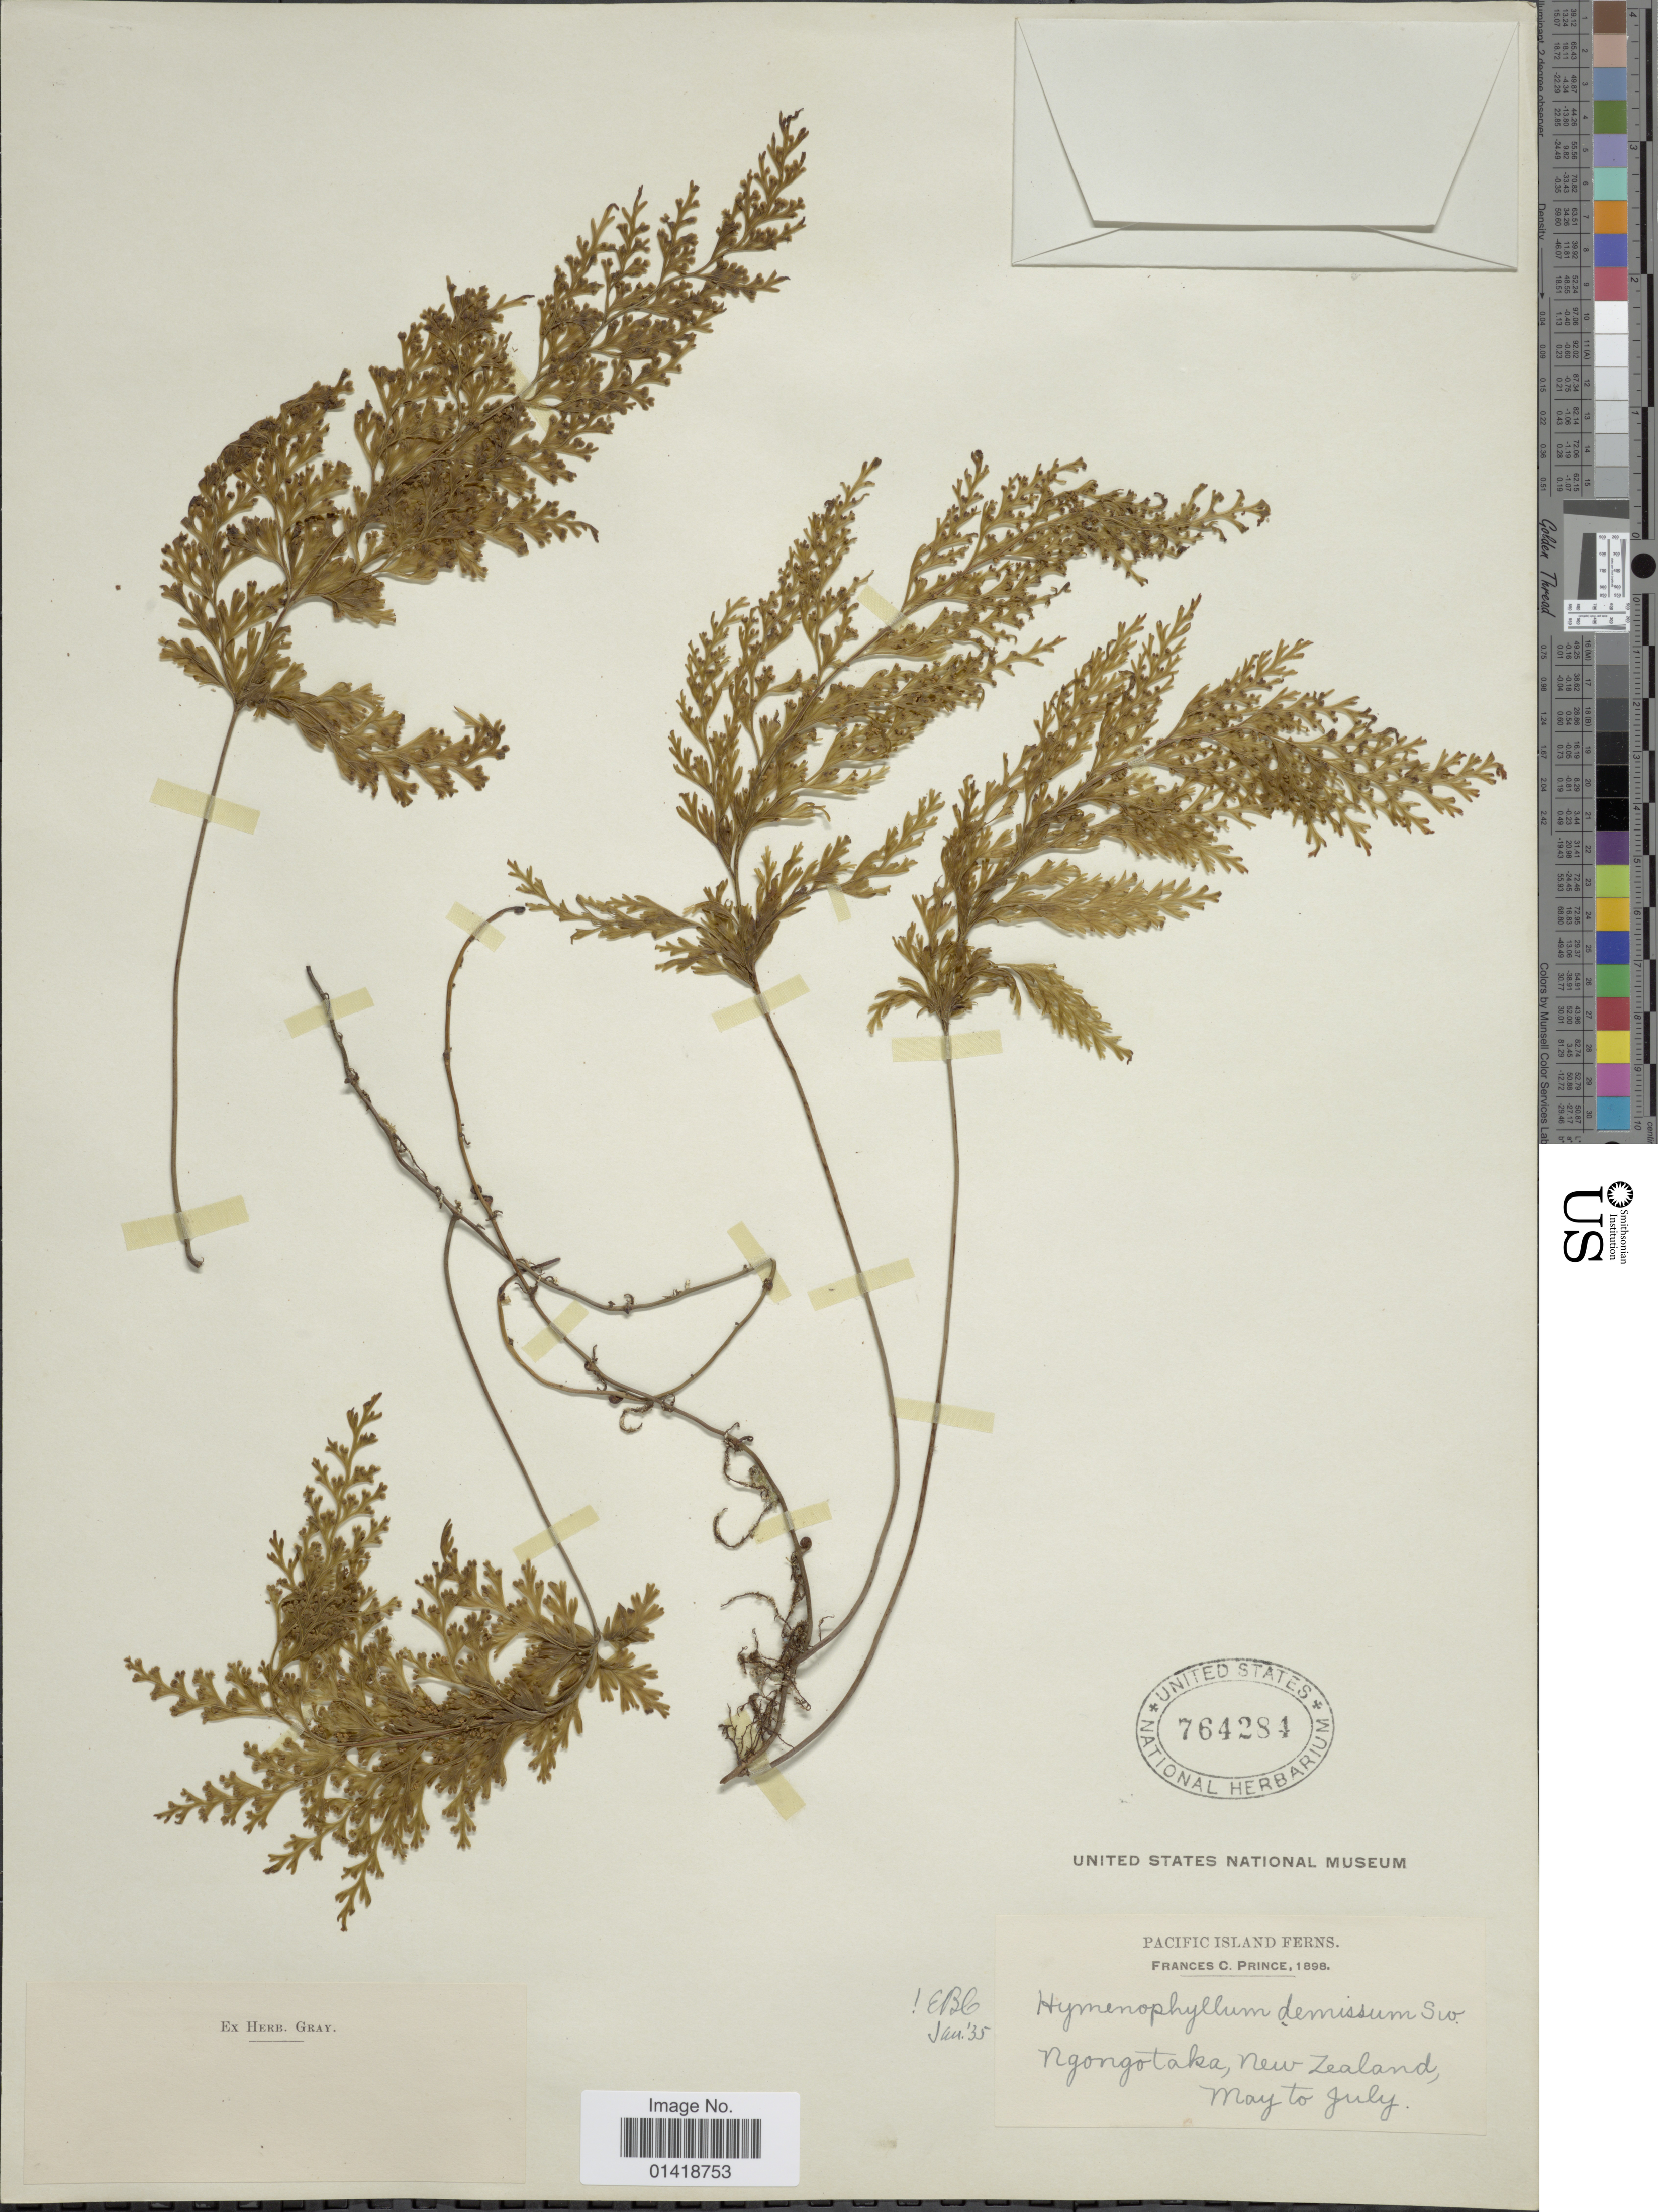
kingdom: Plantae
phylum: Tracheophyta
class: Polypodiopsida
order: Hymenophyllales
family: Hymenophyllaceae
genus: Hymenophyllum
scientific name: Hymenophyllum demissum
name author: Sw.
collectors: F. Prince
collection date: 1898-05/1898-07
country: New Zealand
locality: Pacific Island. Ngongotaka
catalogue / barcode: US 764284